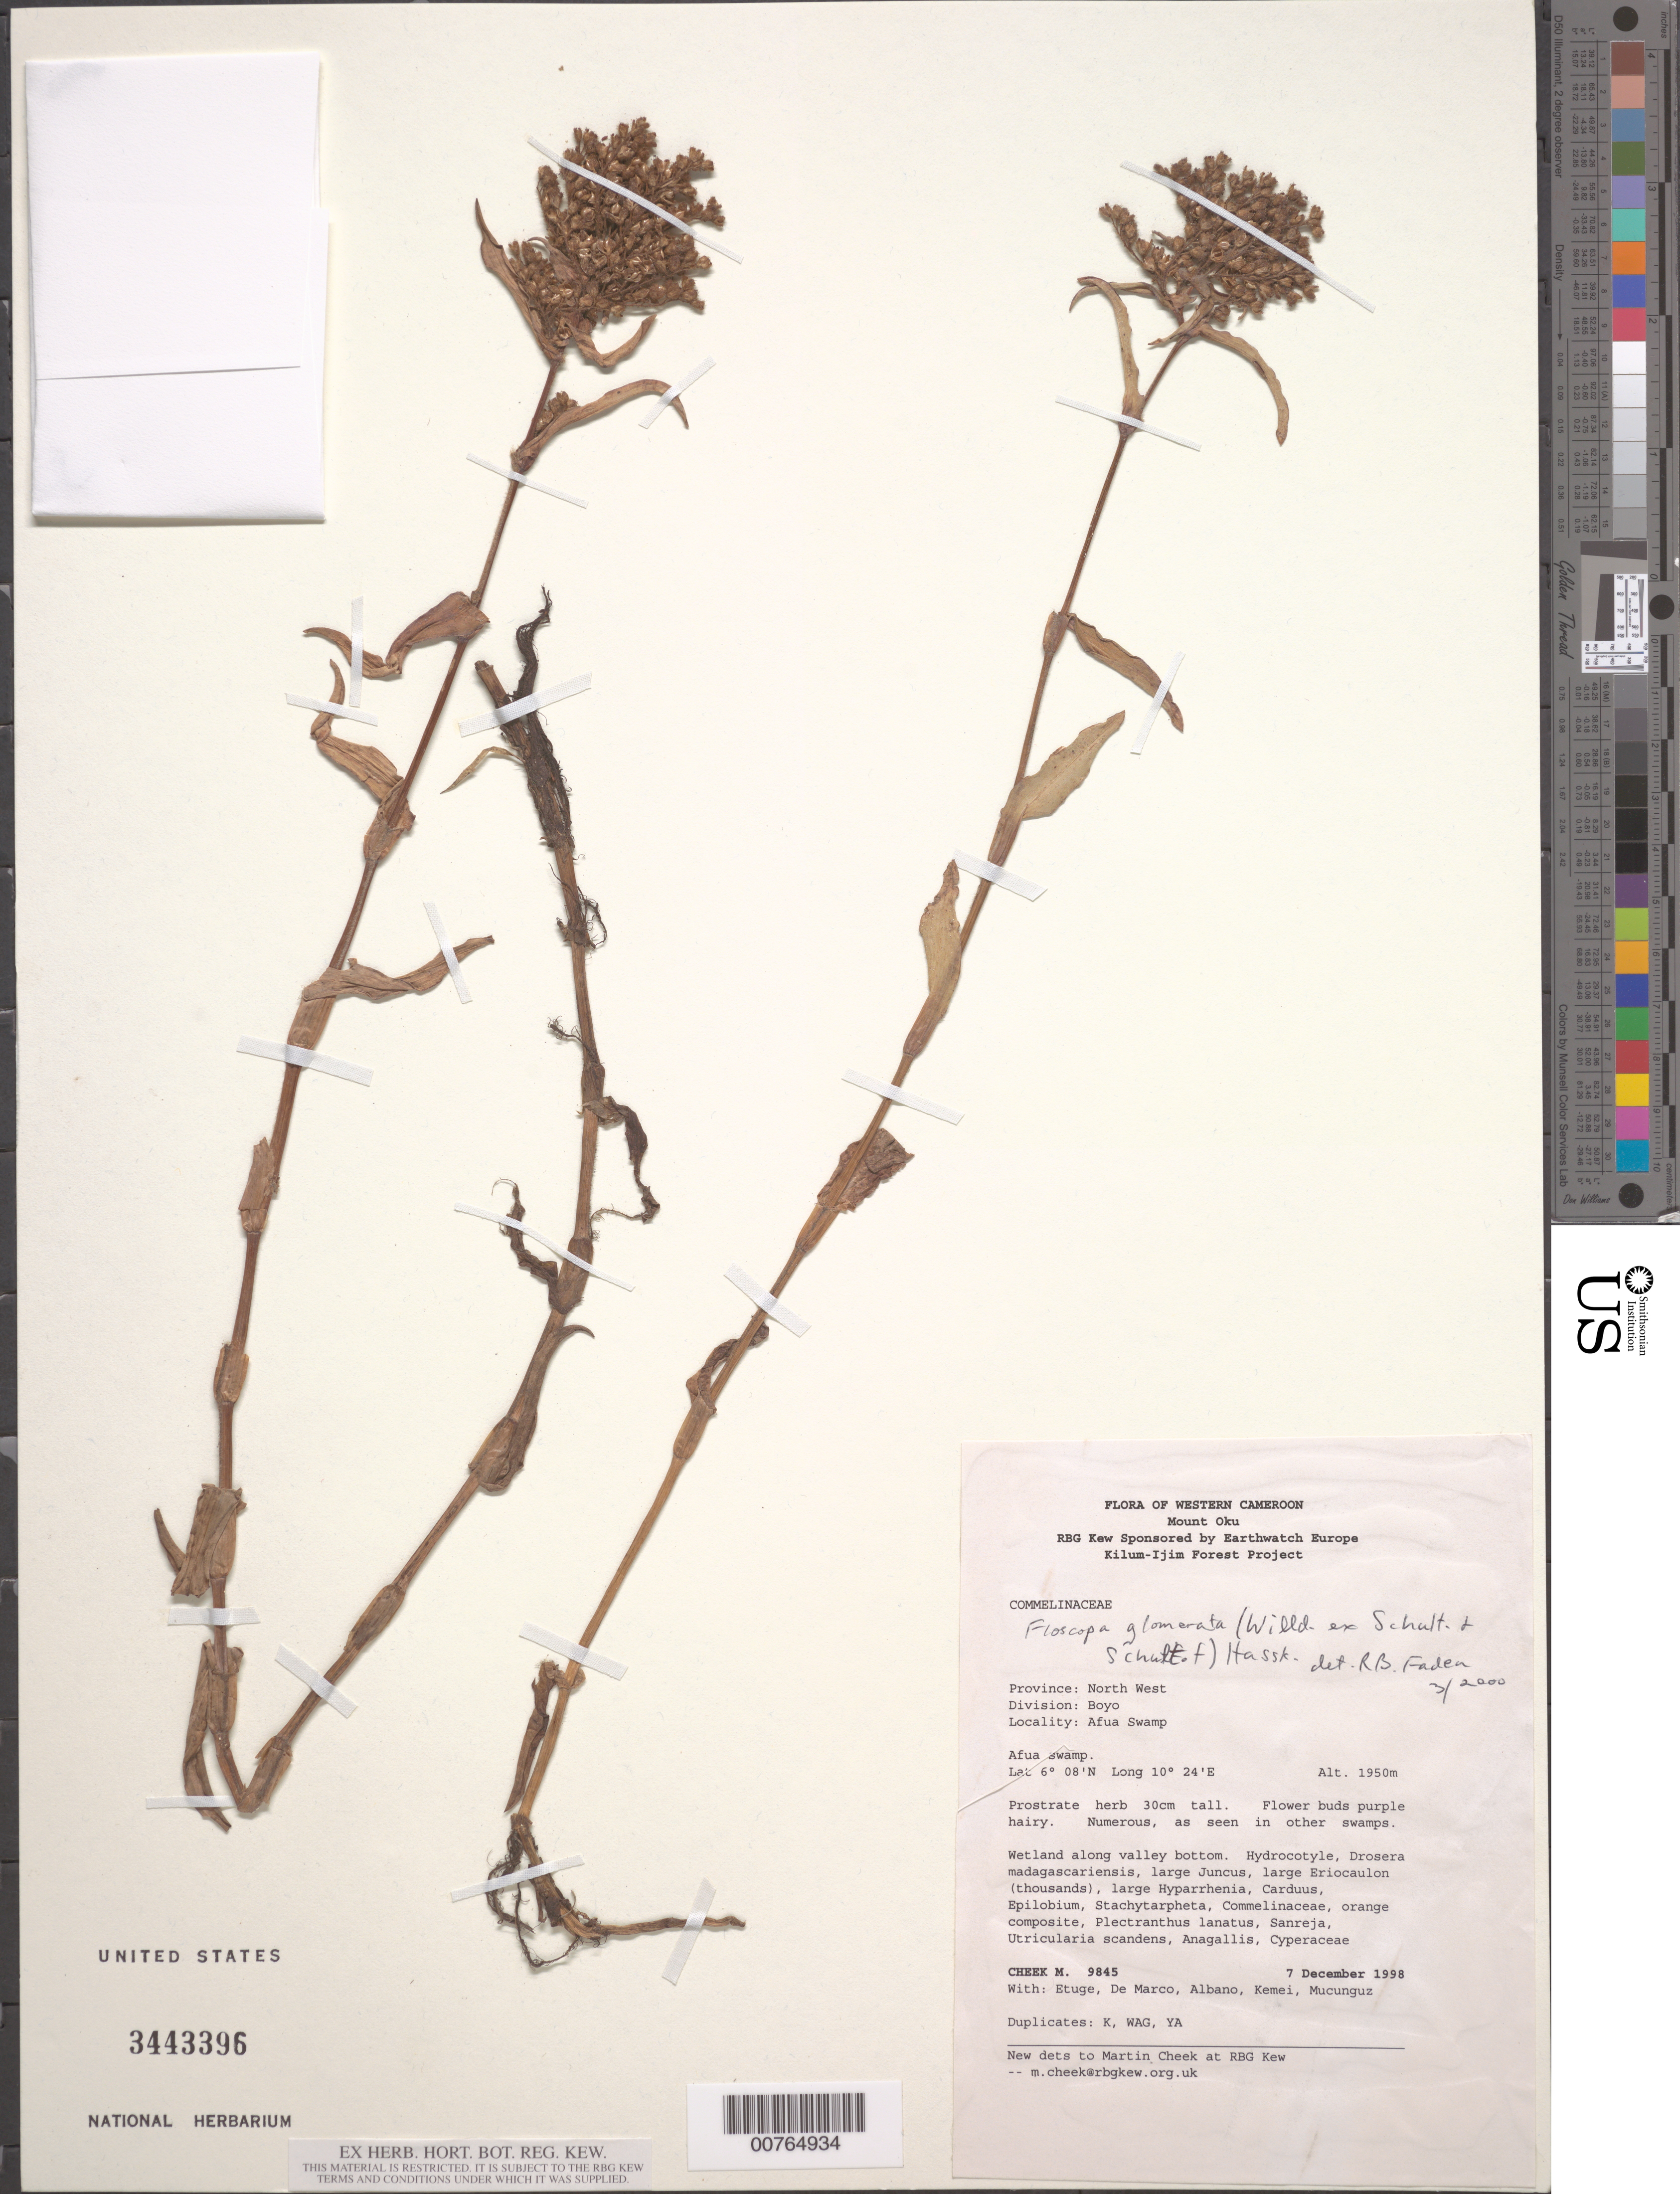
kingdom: Plantae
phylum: Tracheophyta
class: Liliopsida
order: Commelinales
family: Commelinaceae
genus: Floscopa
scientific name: Floscopa glomerata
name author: (Willd. ex Schult. & Schult. f.) Hassk.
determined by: Faden, Robert B., (US), Smithsonian Institution - National Museum of Natural History (UNITED STATES)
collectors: M. Cheek, M. Etuge, -. Kemei, -. De Marco, -. Albano & -. Mucunguz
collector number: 9845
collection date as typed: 07 Dec 1998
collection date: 1998-12-07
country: Cameroon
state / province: Nord-ouest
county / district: Boyo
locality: Mt. Oku, Afua Swamp.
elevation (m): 1950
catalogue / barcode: US 3443396